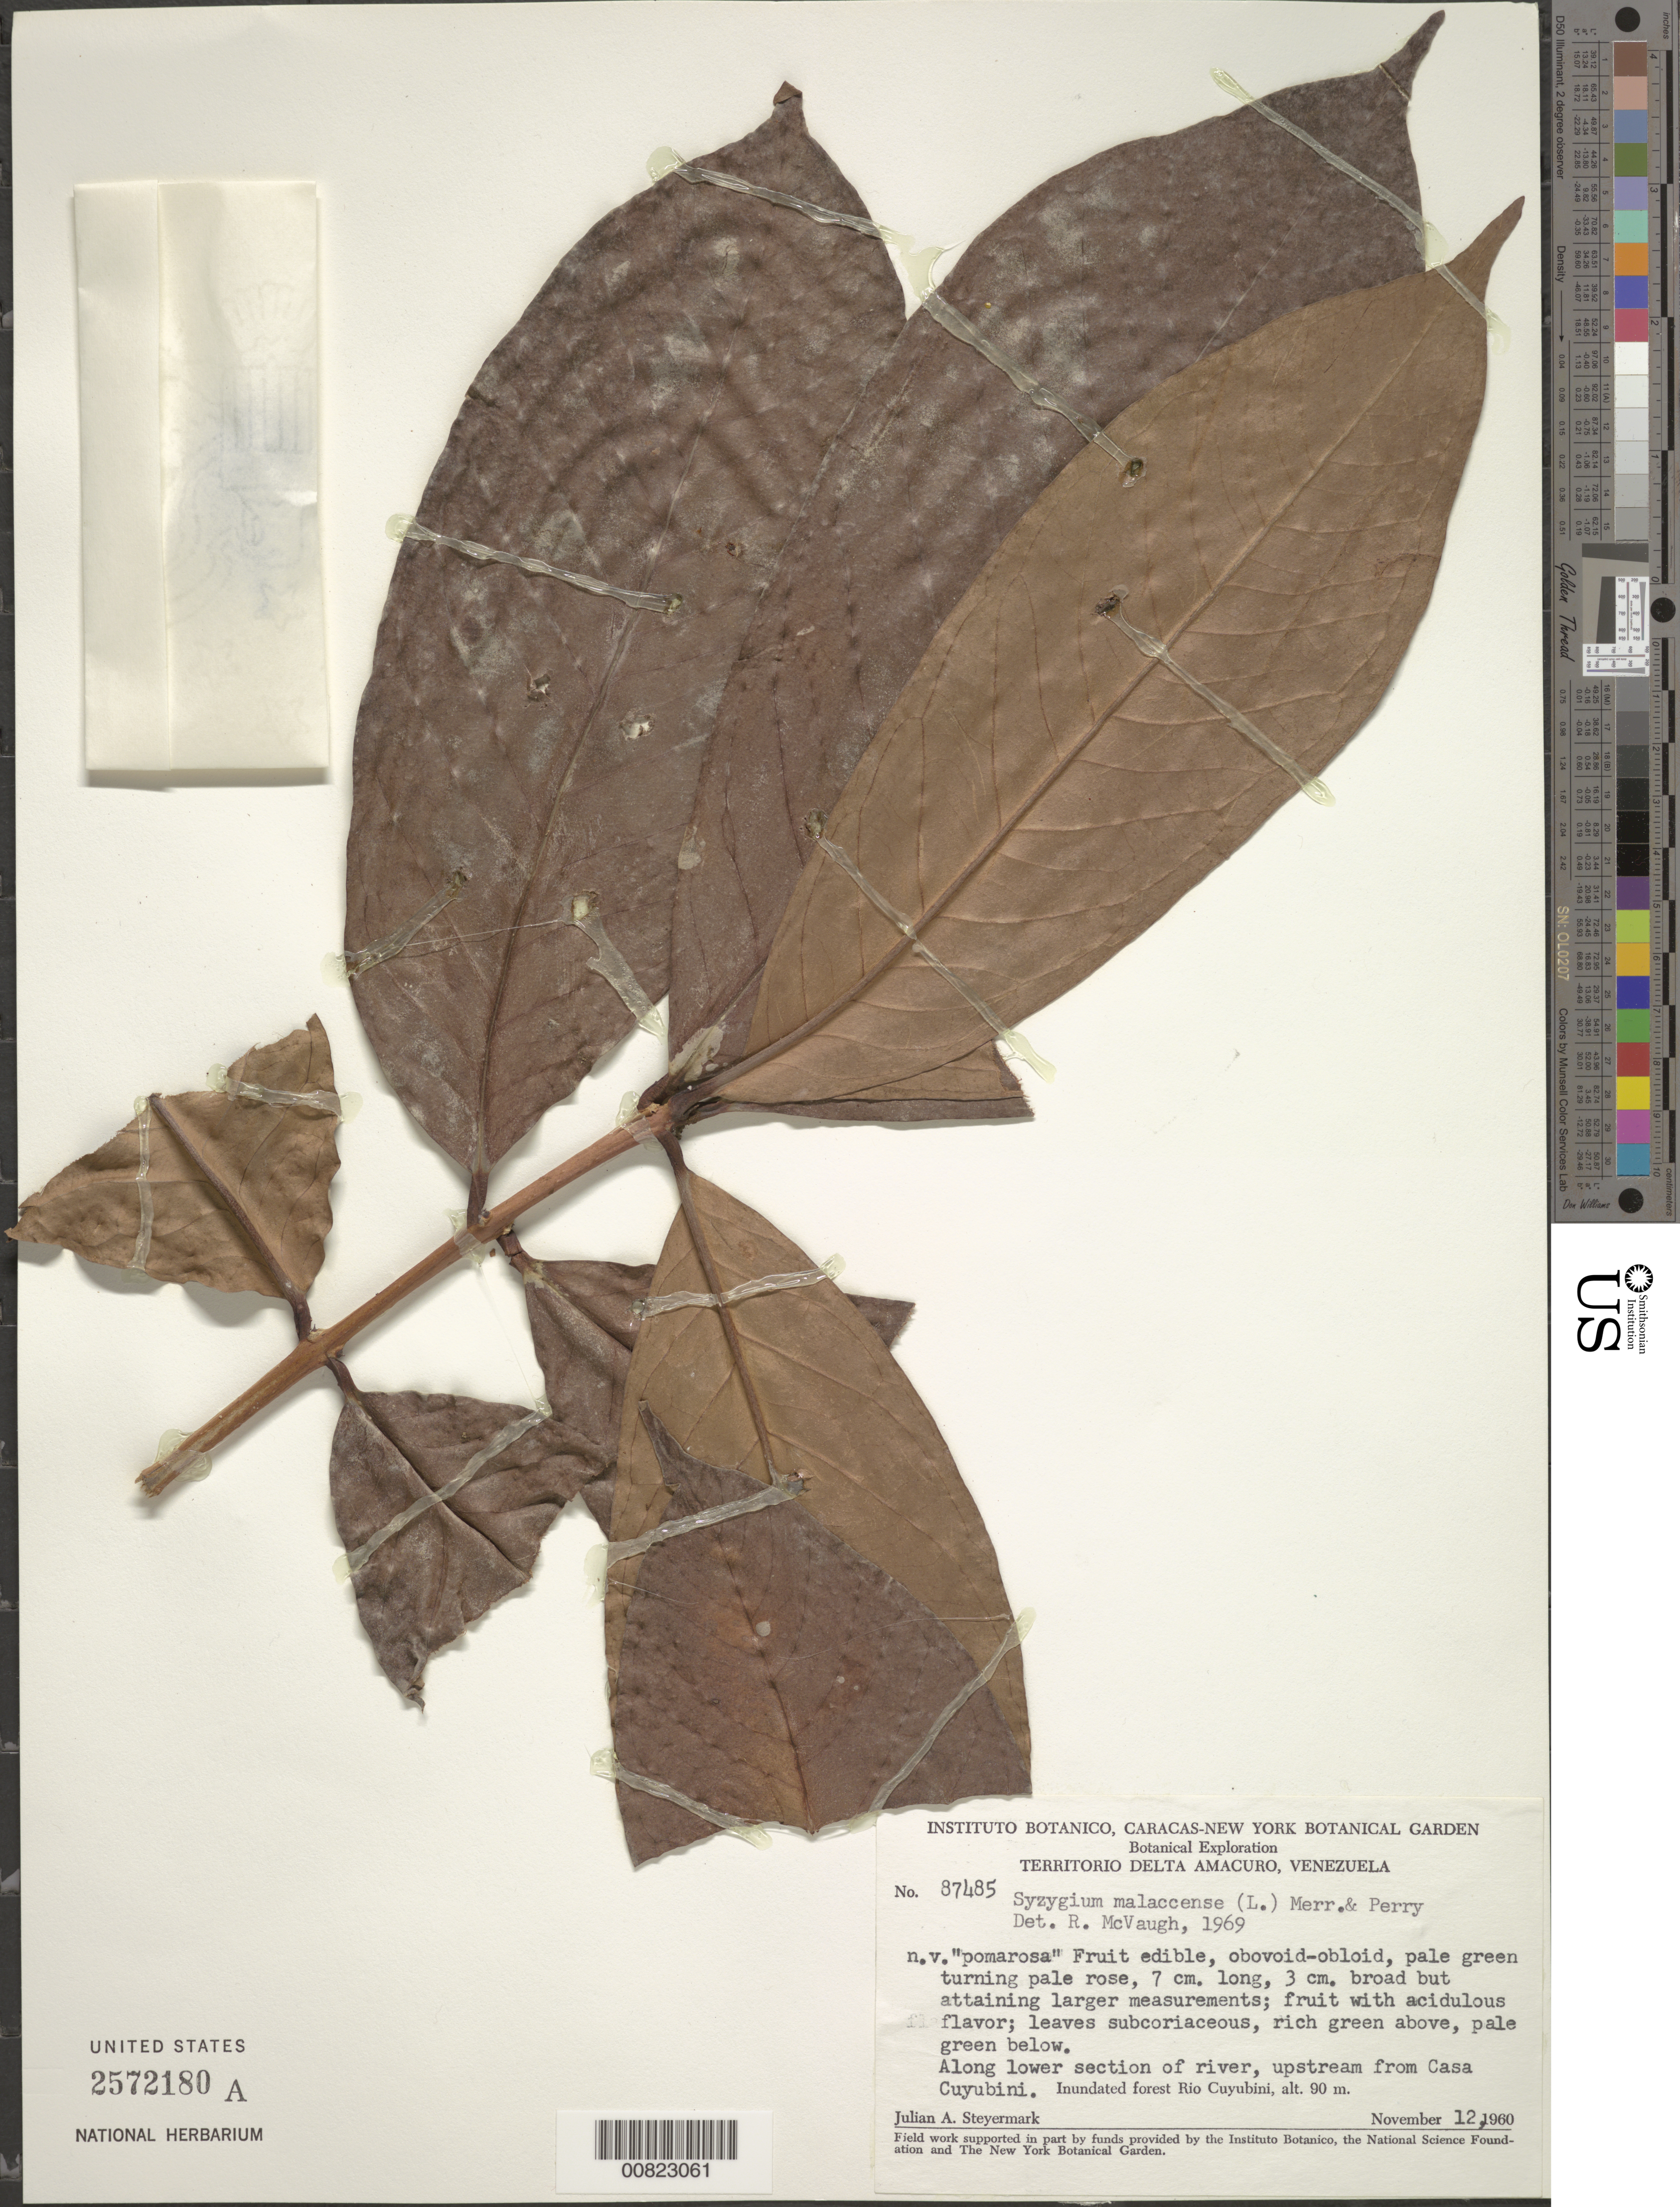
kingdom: Plantae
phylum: Tracheophyta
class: Magnoliopsida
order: Myrtales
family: Myrtaceae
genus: Syzygium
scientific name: Syzygium malaccense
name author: (L.) Merr. & L.M. Perry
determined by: McVaugh, R.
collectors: J. Steyermark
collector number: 87485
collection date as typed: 12-Nov-60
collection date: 1960-11-12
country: Venezuela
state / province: Delta Amacuro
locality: Río Cuyubini, along lower section of river, upstream from Casa Cuyubini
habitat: Inundated forest; along lower section of river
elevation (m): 90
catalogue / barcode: US 2572180A